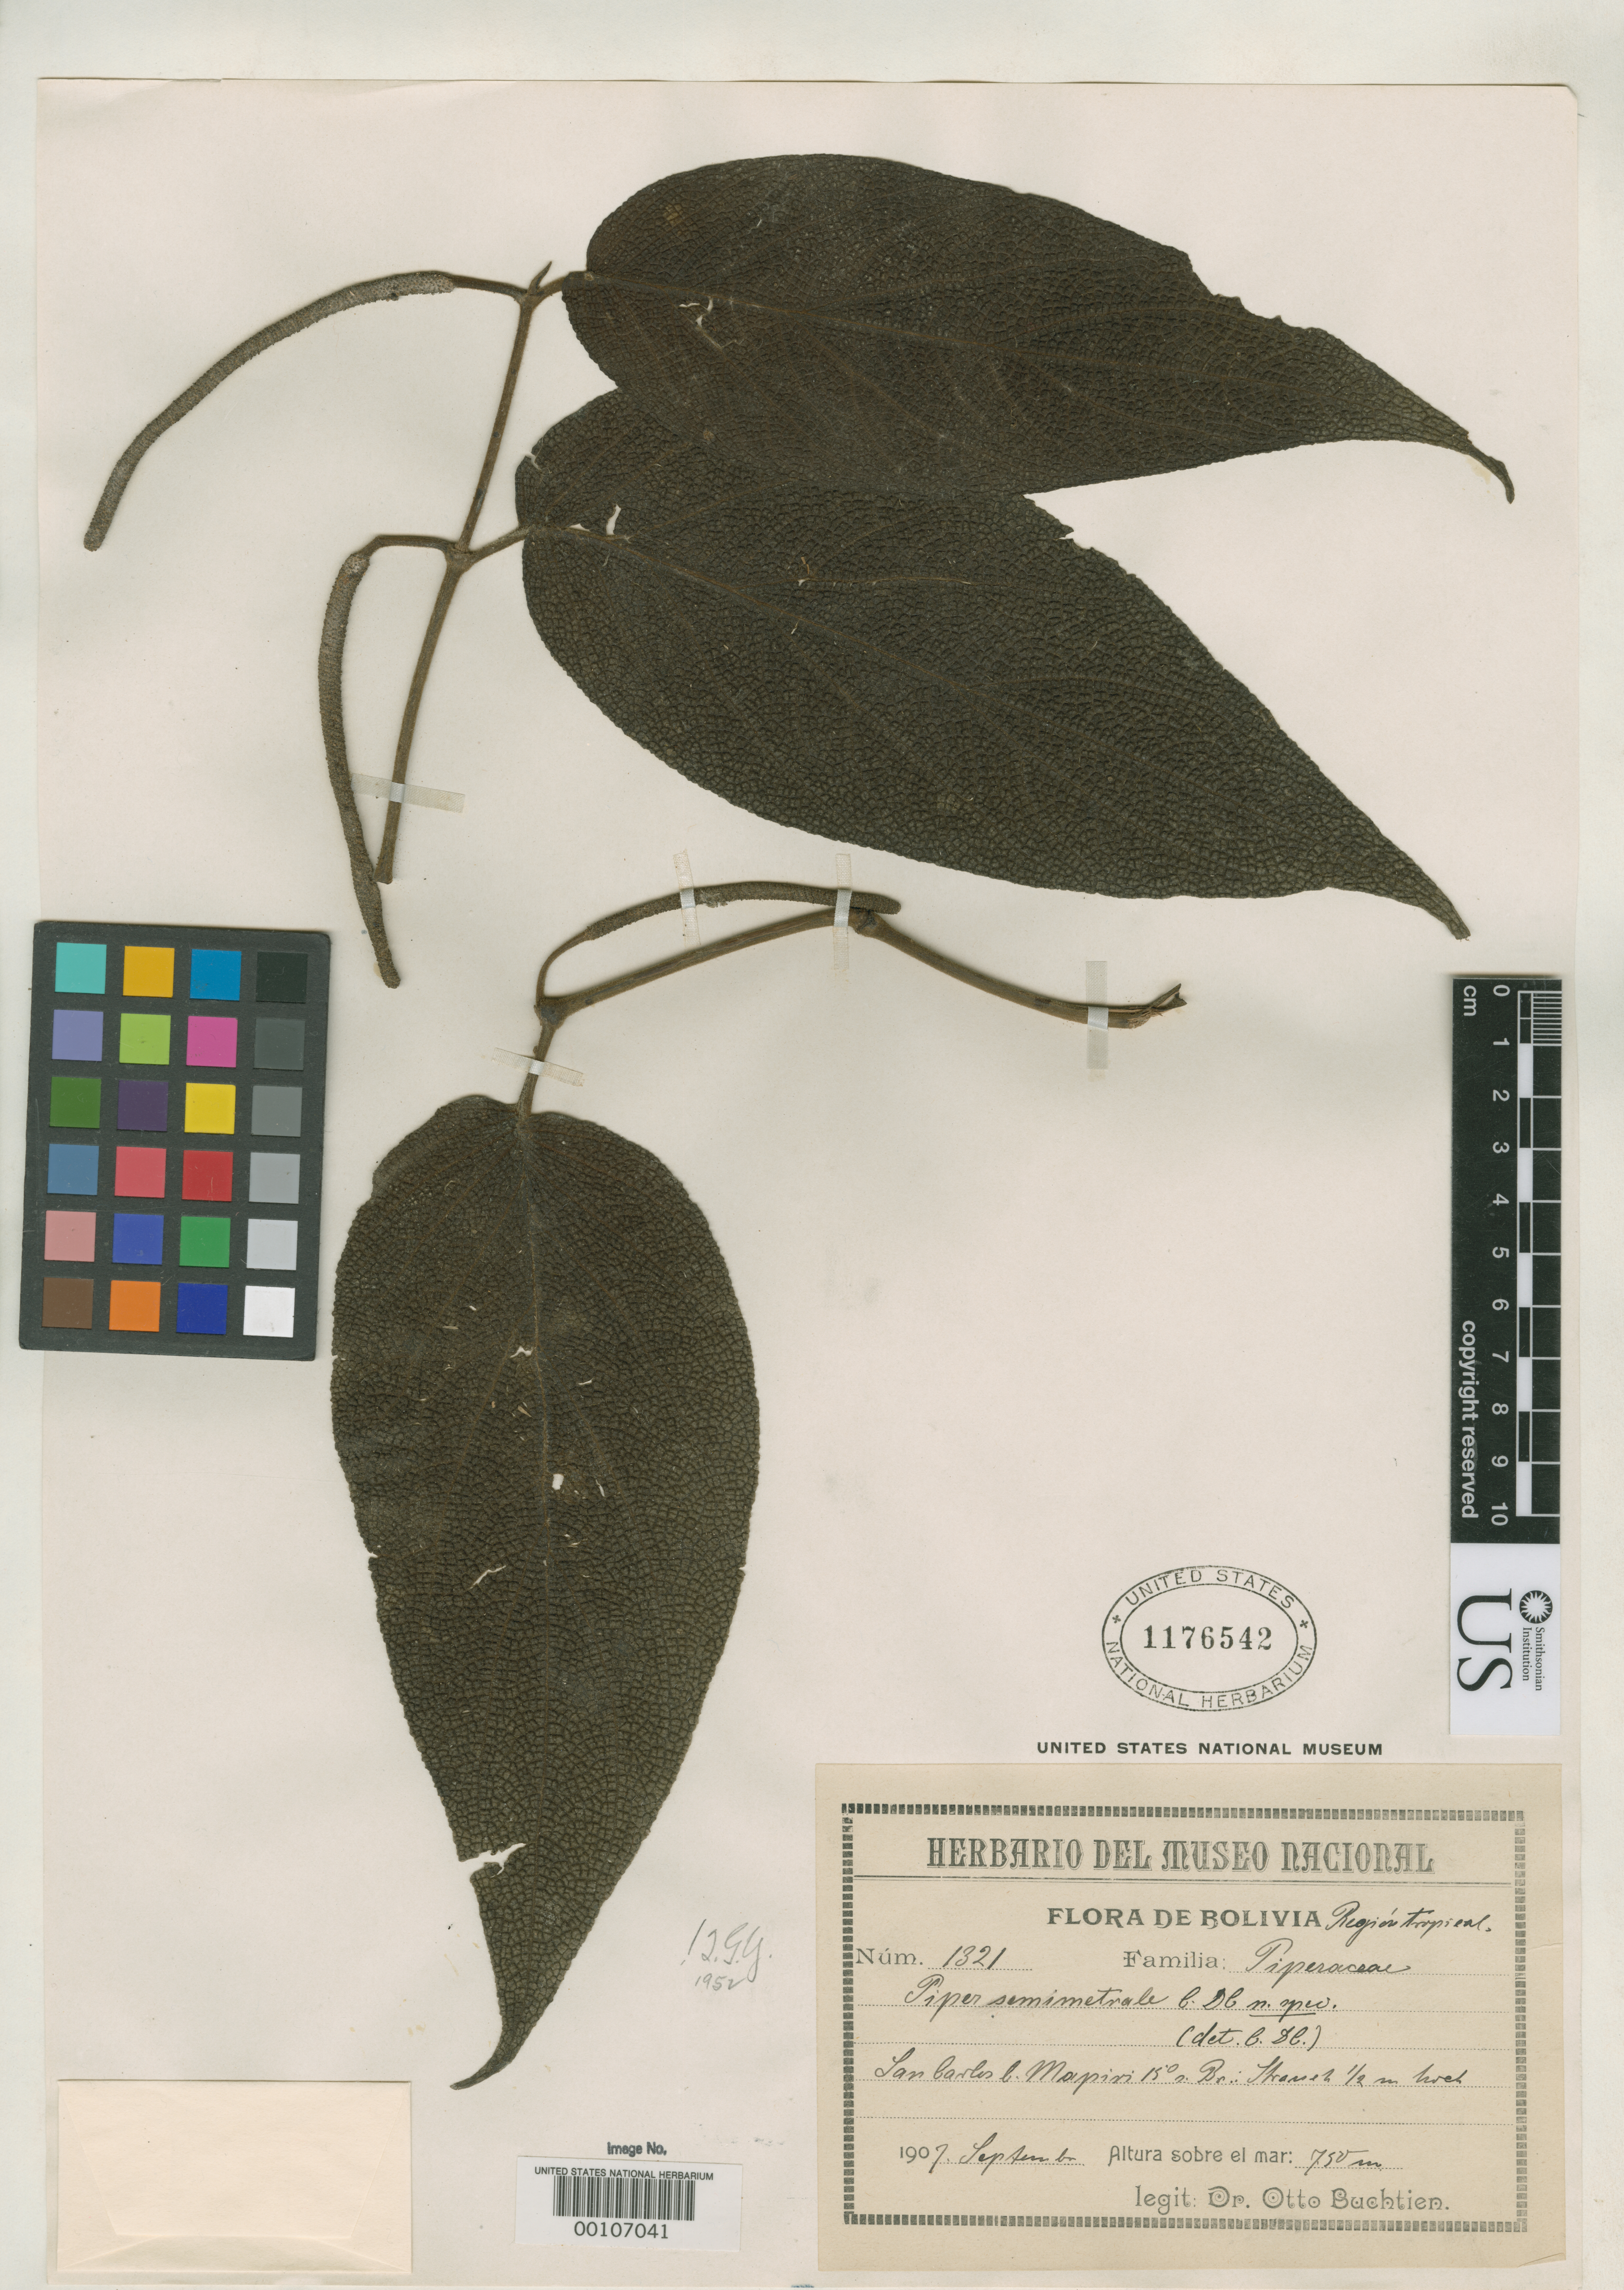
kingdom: Plantae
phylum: Tracheophyta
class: Magnoliopsida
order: Piperales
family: Piperaceae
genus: Piper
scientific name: Piper semimetrale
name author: C. DC.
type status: Isotype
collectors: O. Buchtien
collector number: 1321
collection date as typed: Sep 1907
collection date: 1907-09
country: Bolivia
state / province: La Paz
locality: San Carlos, near Mapiri.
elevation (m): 750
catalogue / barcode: US 1176542